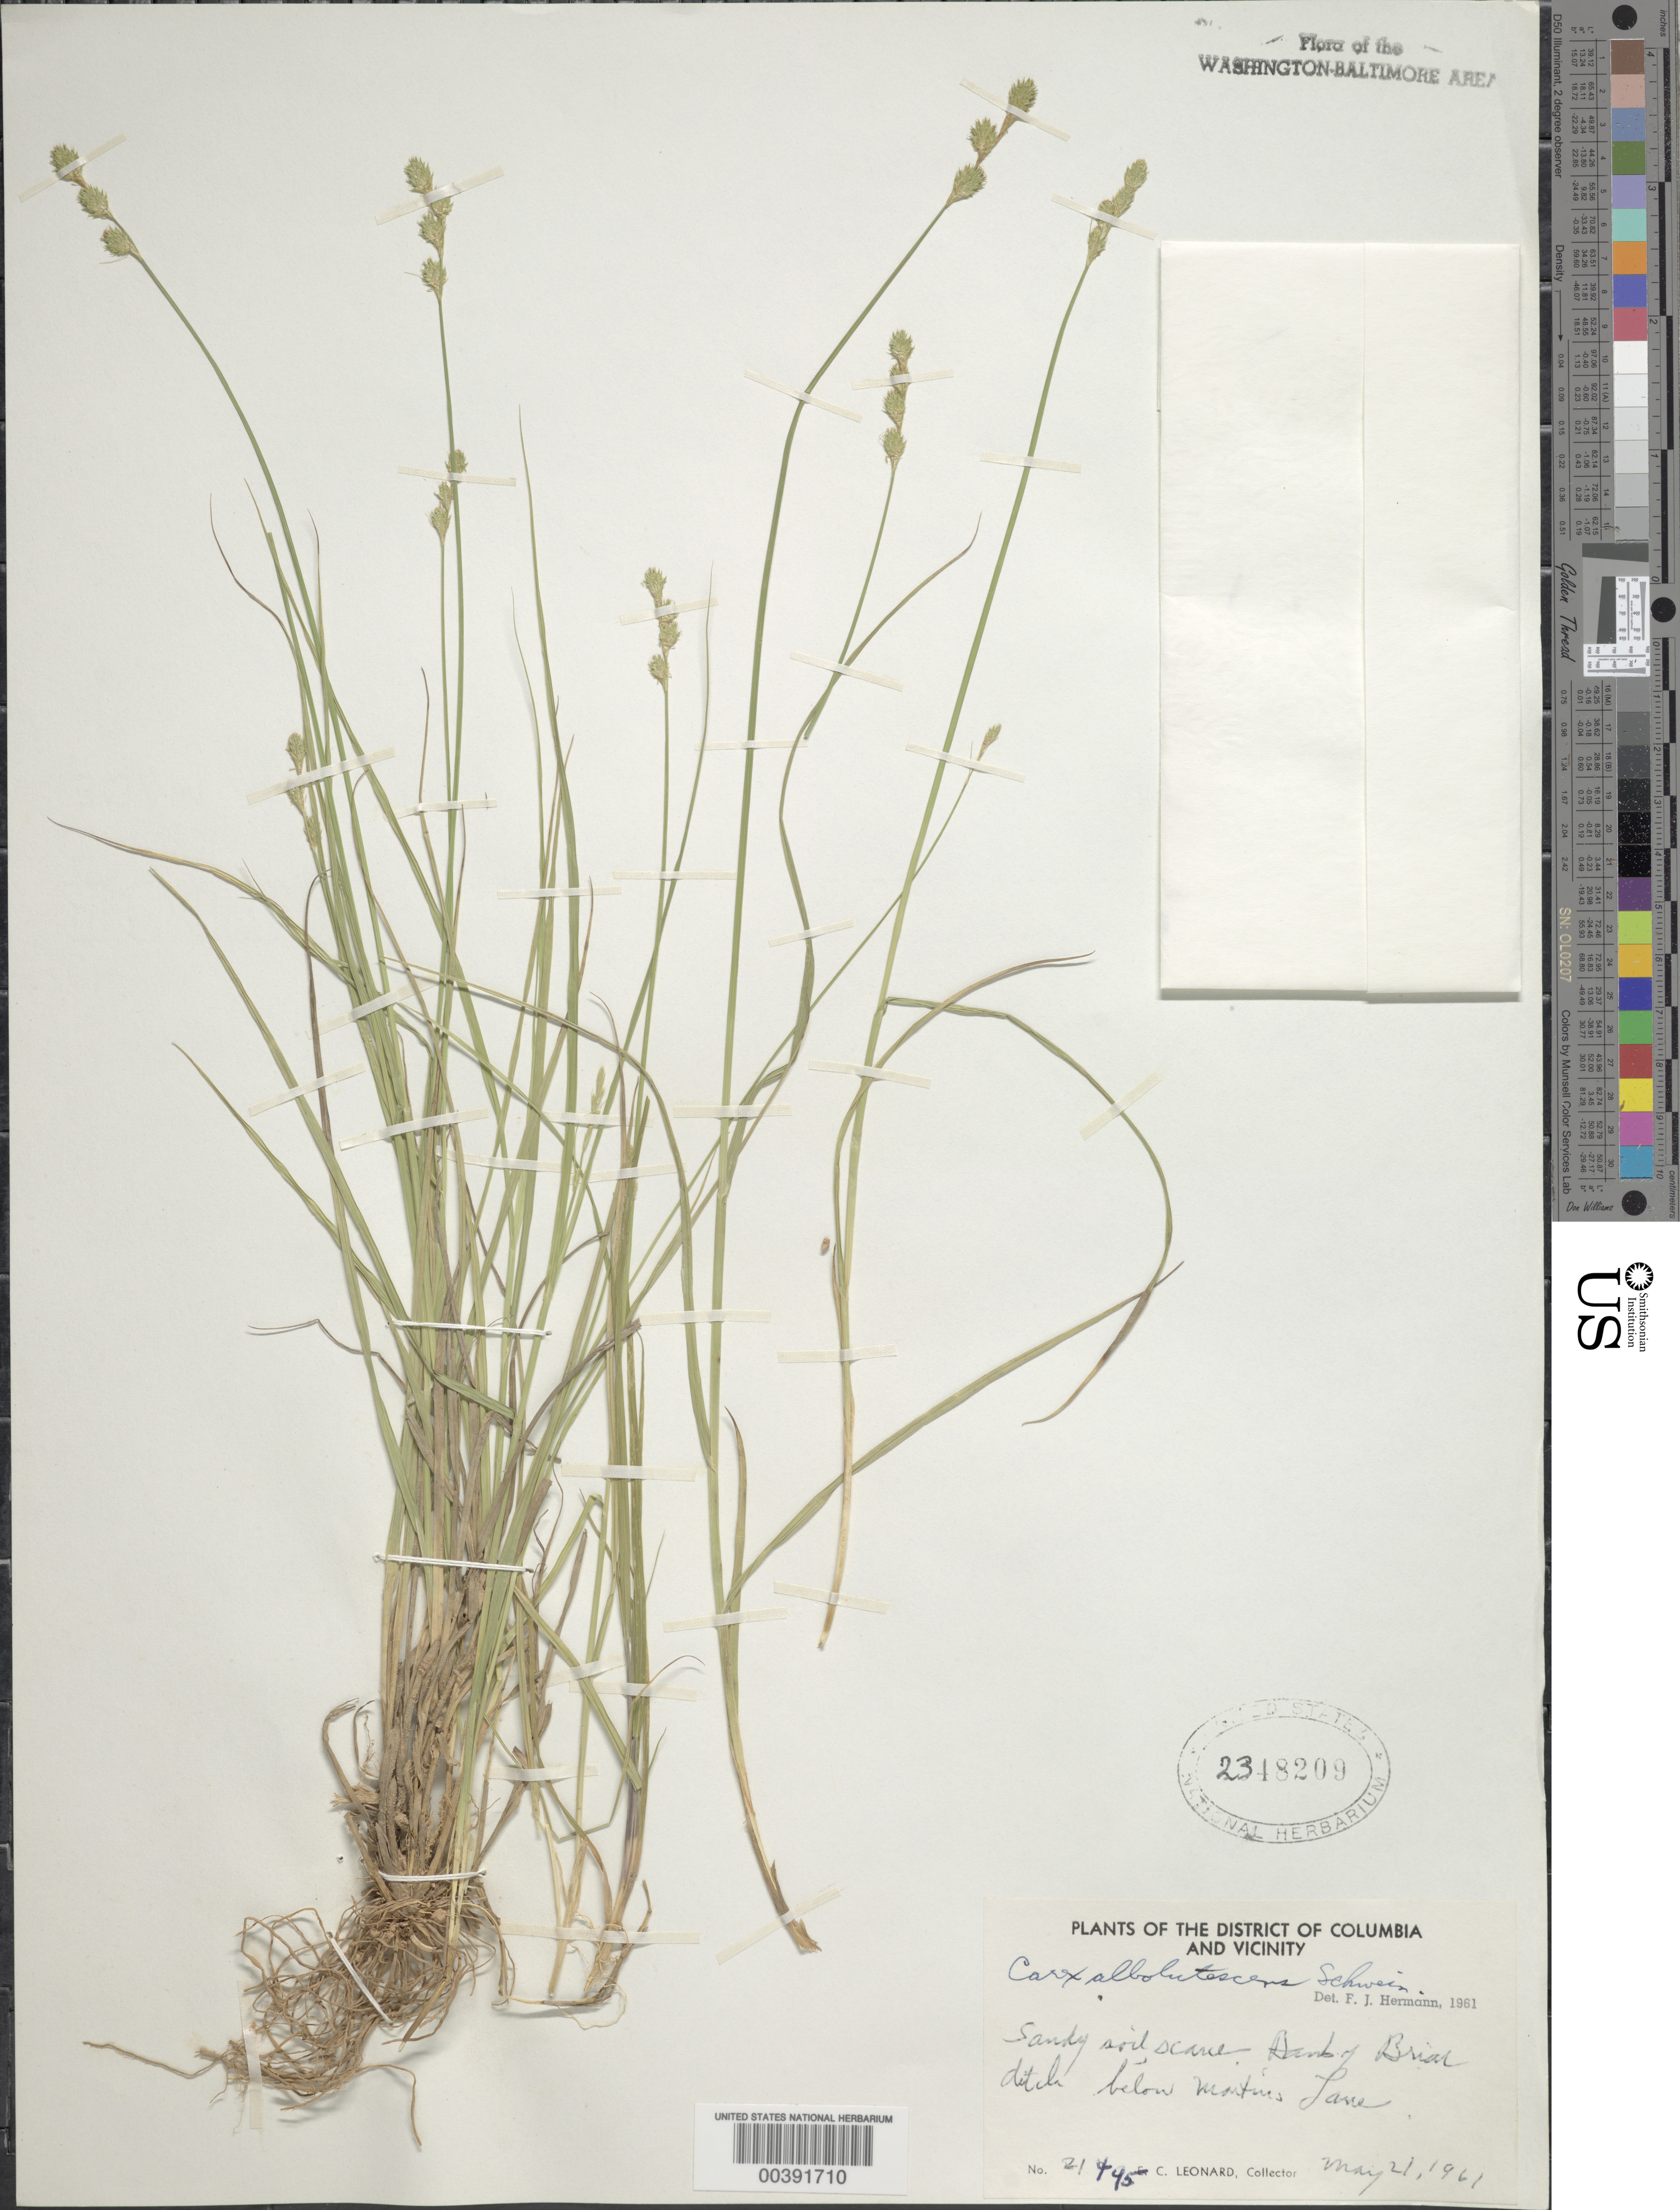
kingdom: Plantae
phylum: Tracheophyta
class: Liliopsida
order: Poales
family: Cyperaceae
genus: Carex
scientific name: Carex albolutescens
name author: Schwein.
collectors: E. C. Leonard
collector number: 21495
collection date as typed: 21 May 1961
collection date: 1961-05-21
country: United States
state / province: Maryland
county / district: Prince George's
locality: Briar Ditch, below Martins Lane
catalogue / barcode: US 2348209